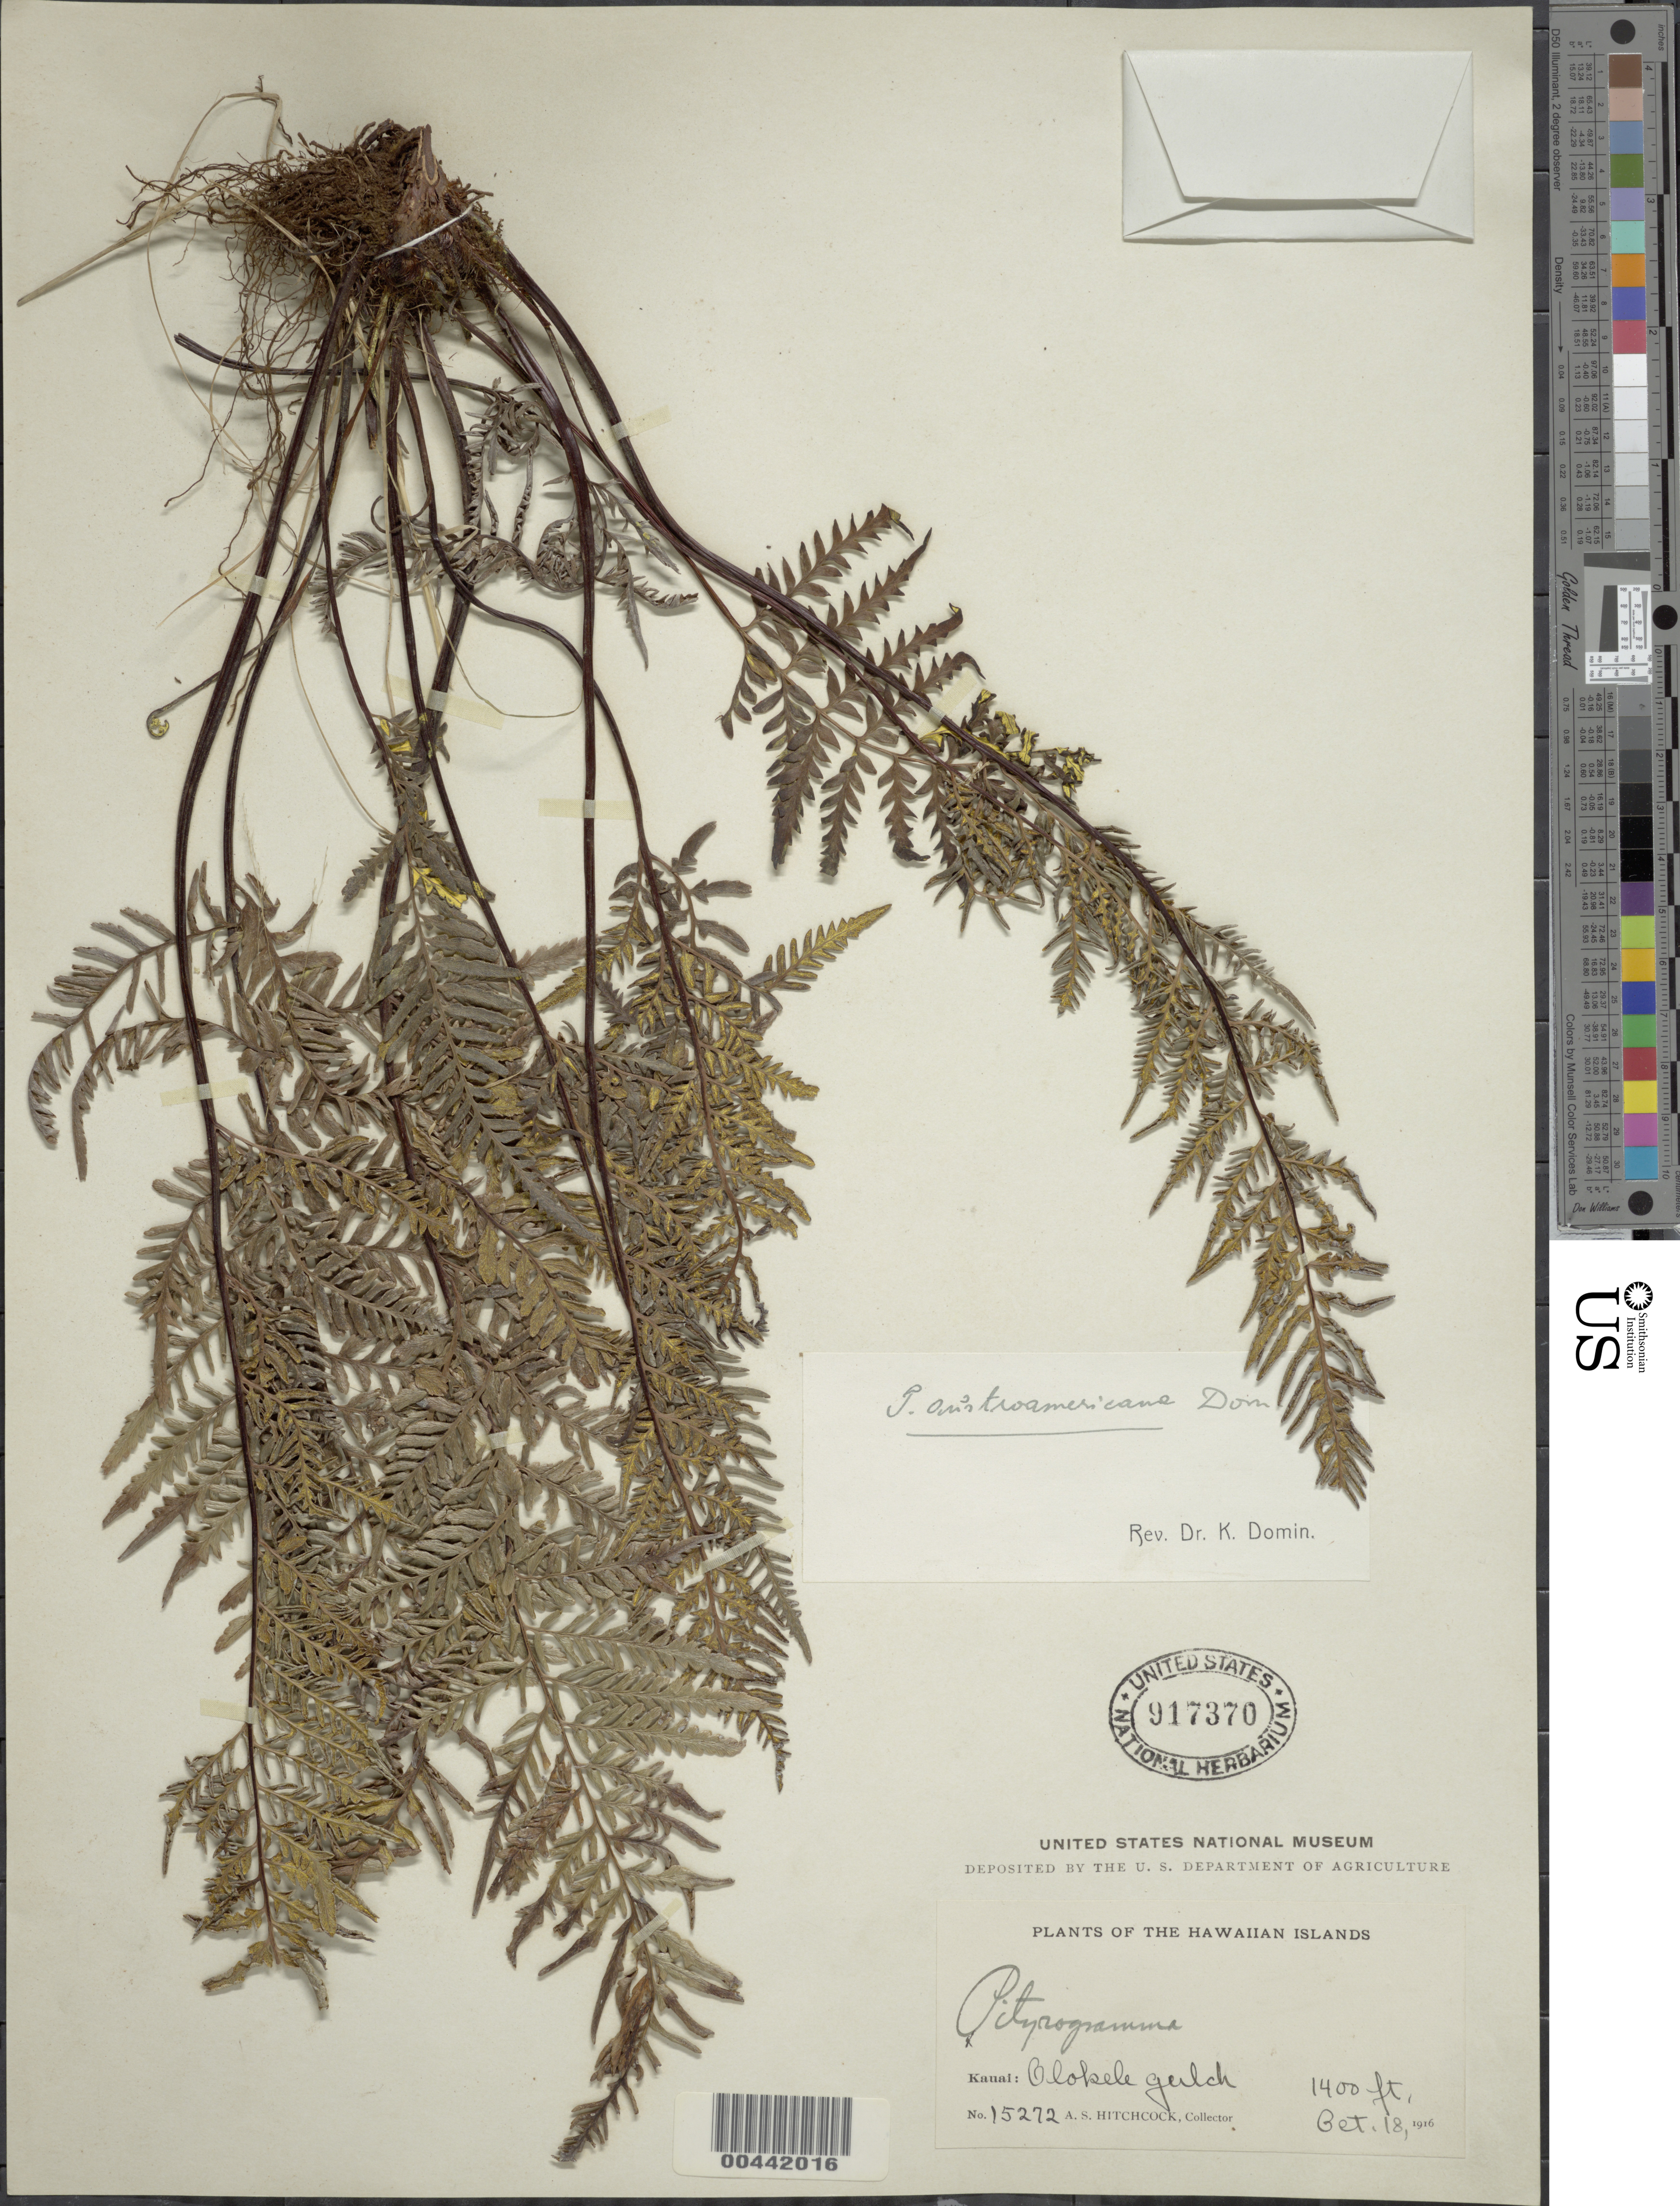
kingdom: Plantae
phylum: Tracheophyta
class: Polypodiopsida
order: Polypodiales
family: Pteridaceae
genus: Pityrogramma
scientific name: Pityrogramma austroamericana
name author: Domin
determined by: Domin, K.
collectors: A. S. Hitchcock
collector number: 15272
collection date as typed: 18 Oct 1916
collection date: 1916-10-18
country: United States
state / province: Hawaii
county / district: Kauai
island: Kaua'i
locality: Olokele Gulch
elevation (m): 427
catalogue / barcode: US 917370